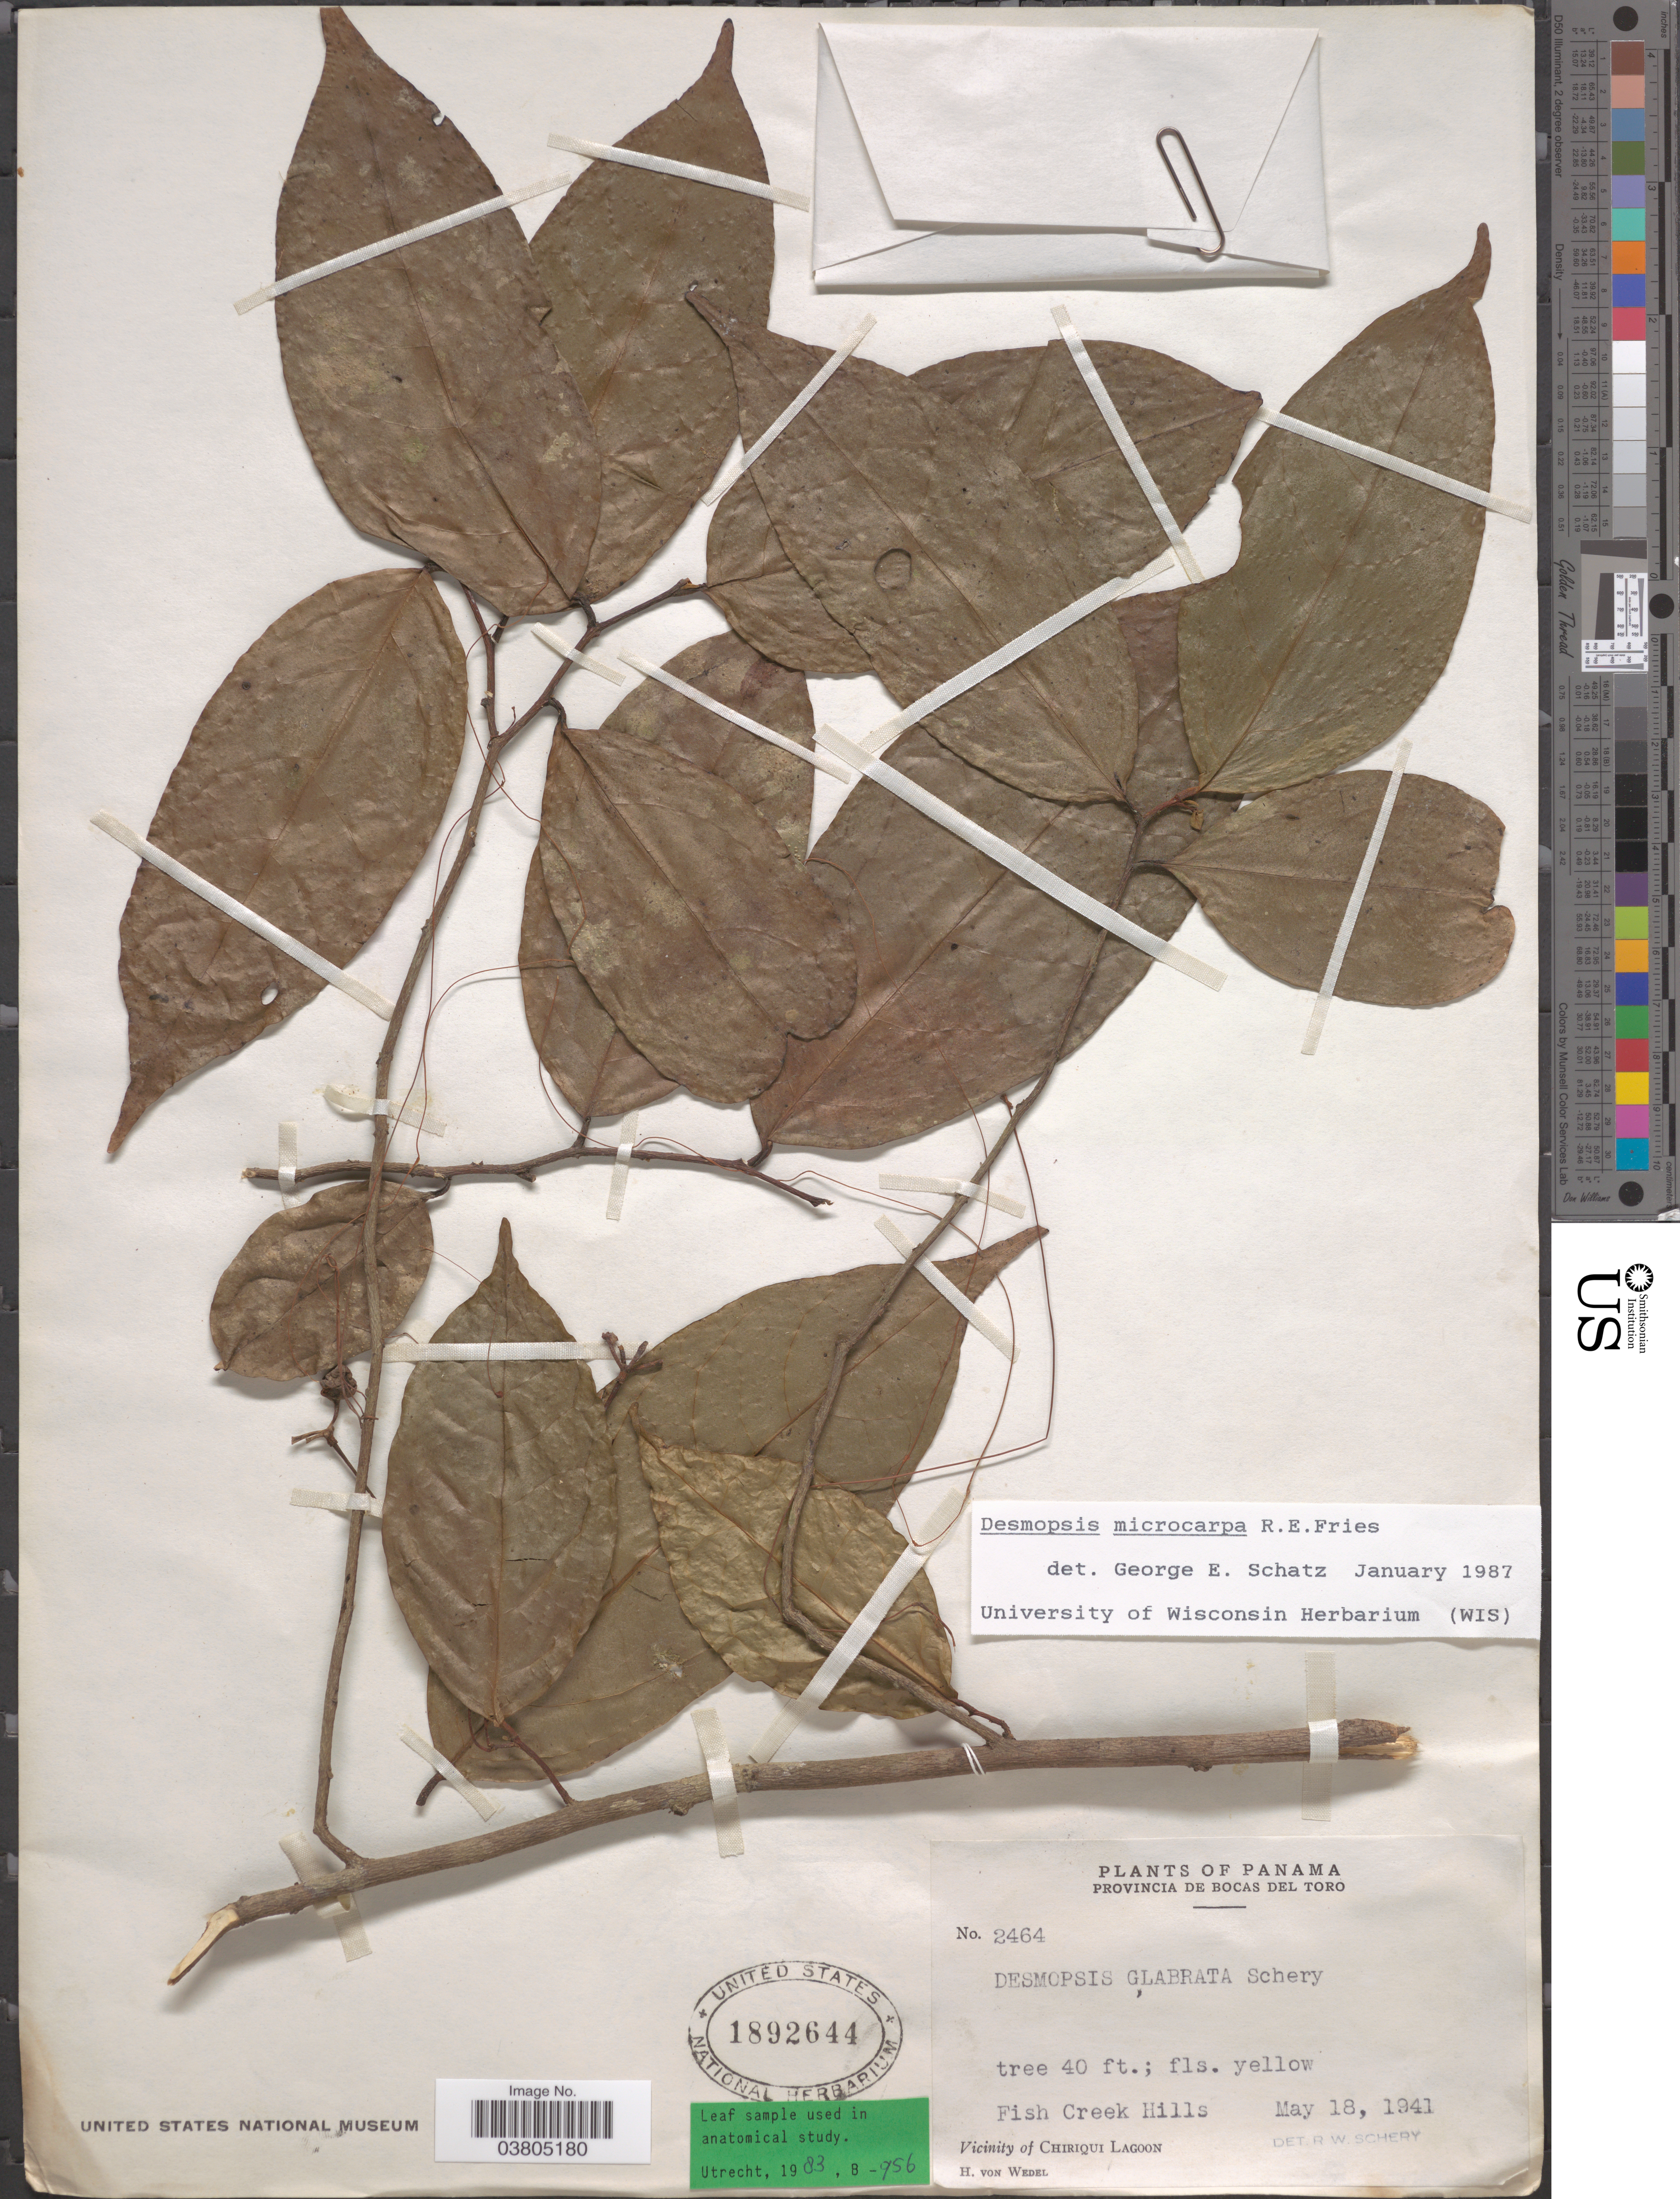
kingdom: Plantae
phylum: Tracheophyta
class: Magnoliopsida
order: Magnoliales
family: Annonaceae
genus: Desmopsis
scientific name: Desmopsis microcarpa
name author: R.E. Fr.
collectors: H. von Wedel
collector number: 2464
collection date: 1941-05-18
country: Panama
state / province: Bocas del Toro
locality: Fish Creek Hills. Vicinity of Chiriqui Lagoon.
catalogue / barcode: US 1892644